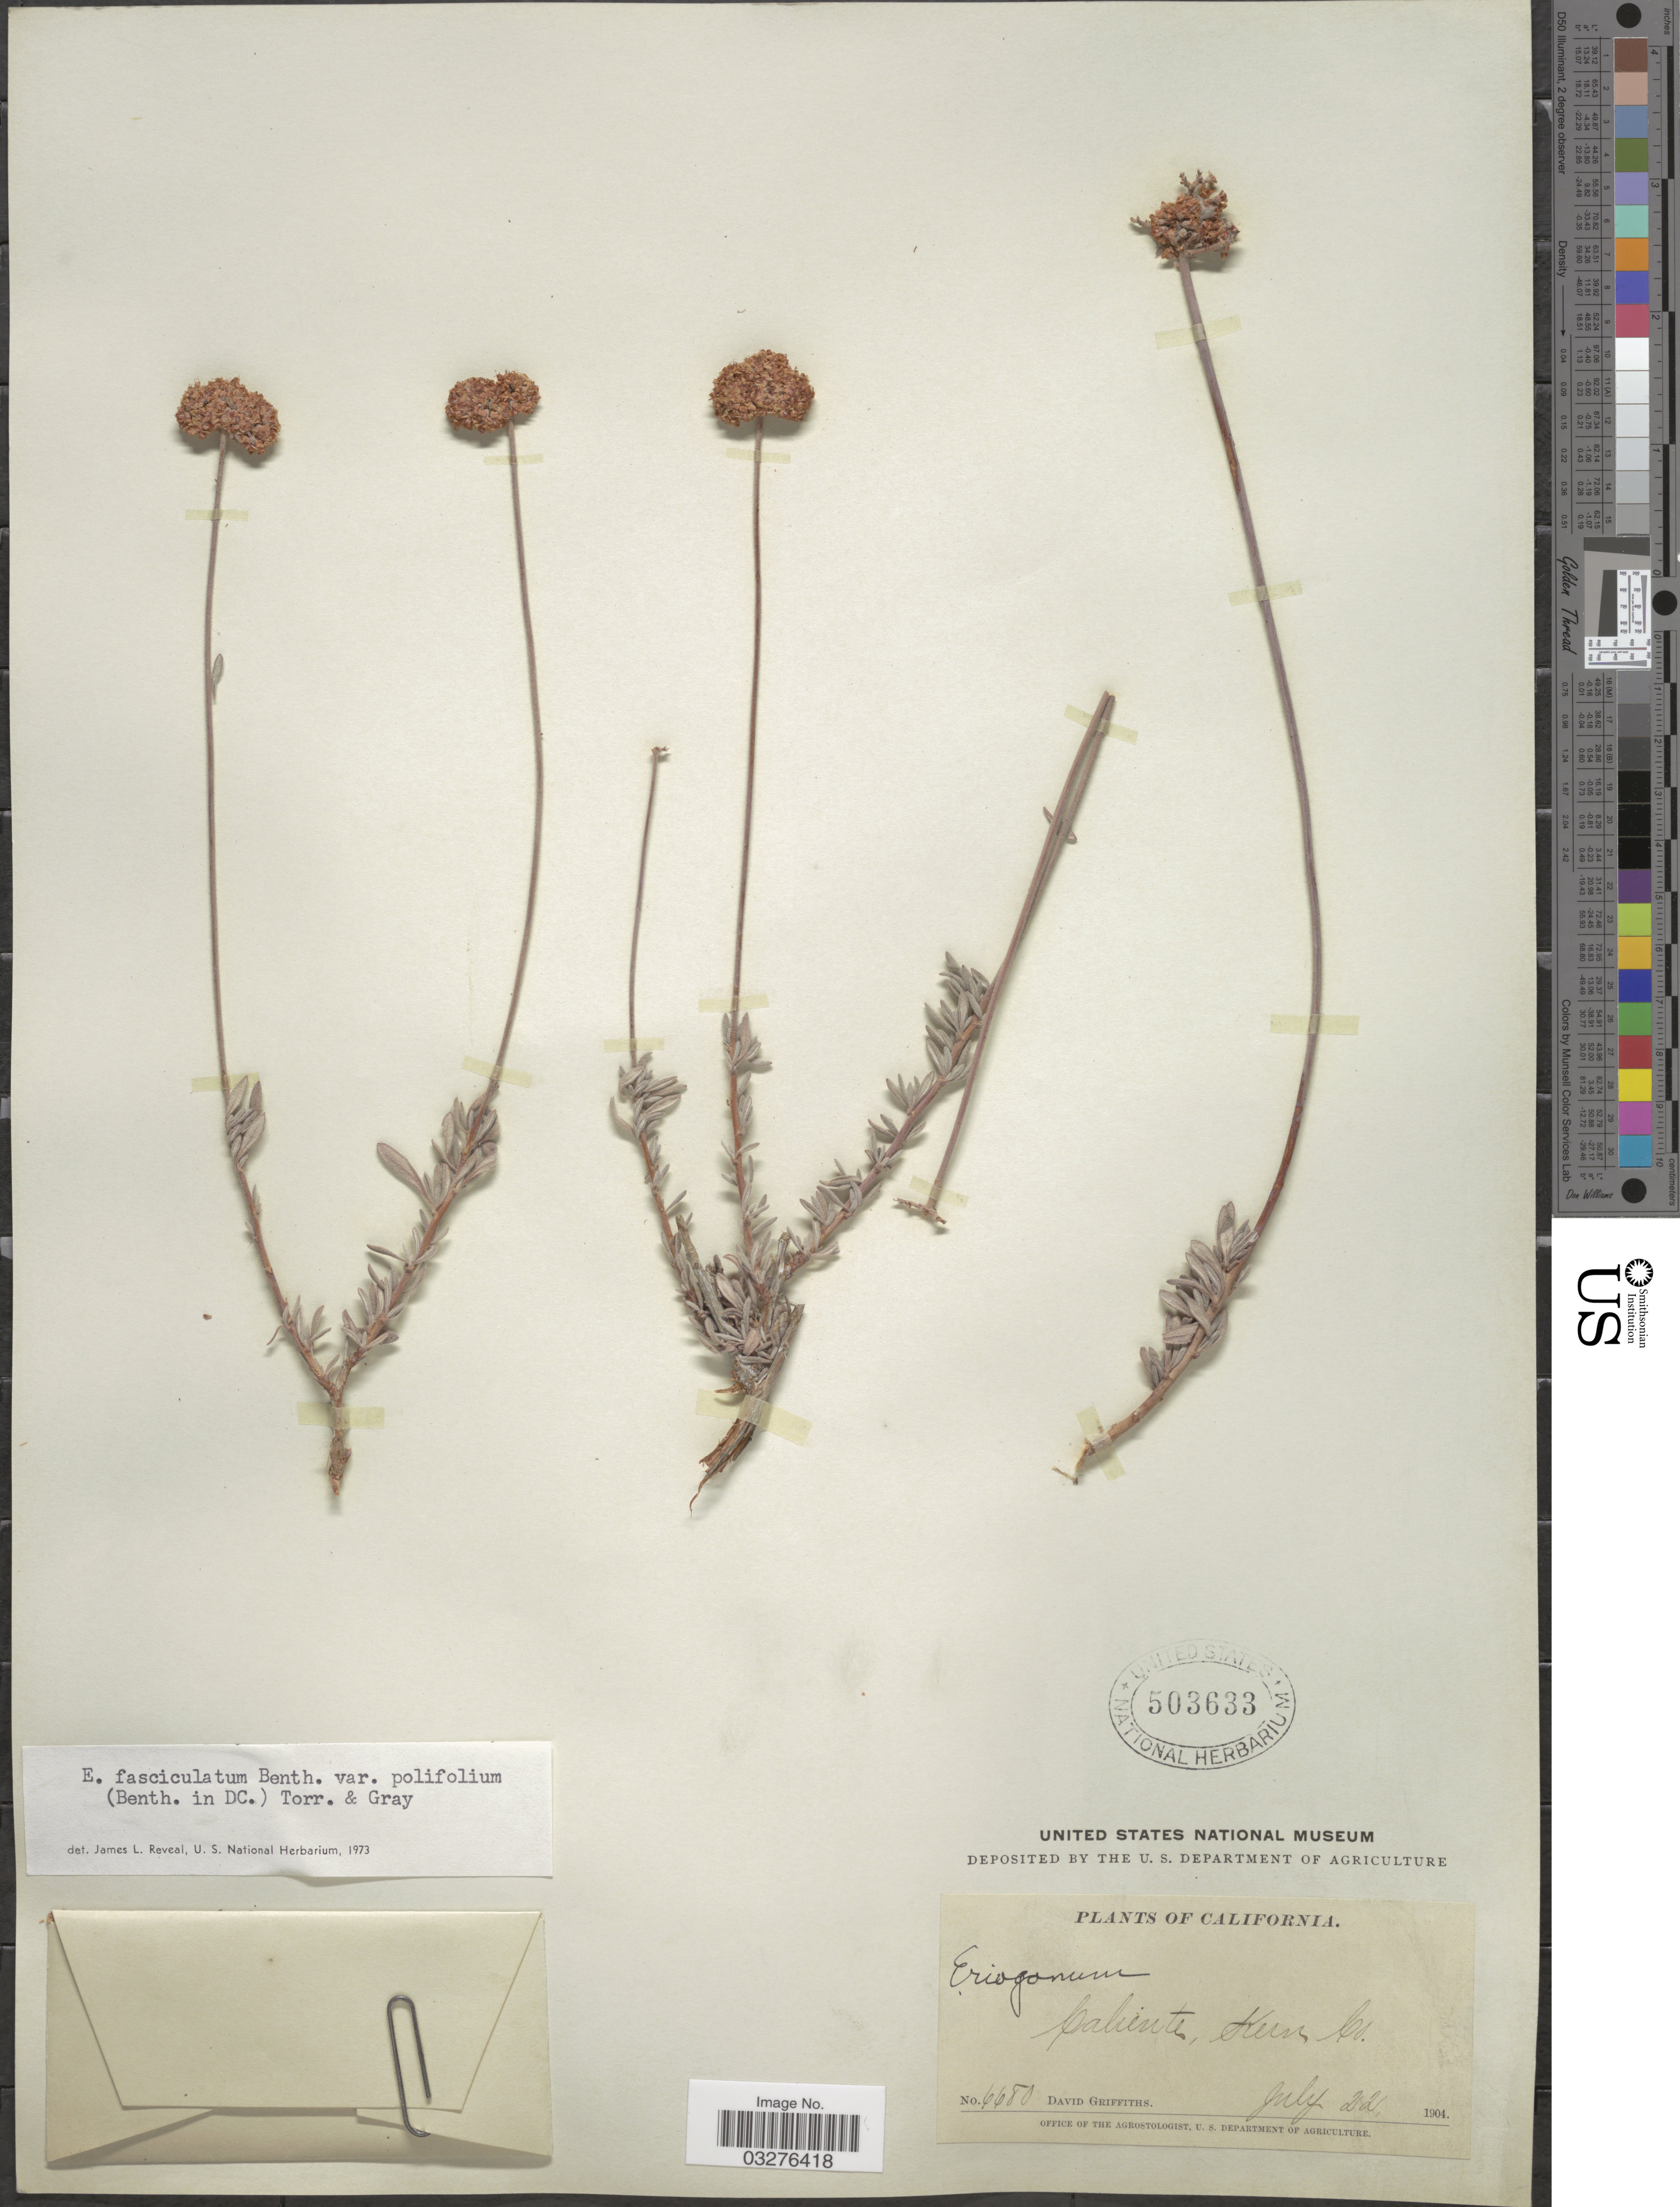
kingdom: Plantae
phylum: Tracheophyta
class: Magnoliopsida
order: Caryophyllales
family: Polygonaceae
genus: Eriogonum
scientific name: Eriogonum fasciculatum var. polifolium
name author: (Benth.) Torr. & A. Gray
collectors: D. Griffiths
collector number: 6680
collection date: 1904-07-22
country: United States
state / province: California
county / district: Kern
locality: Caliente, Kern Co.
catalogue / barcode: US 503633